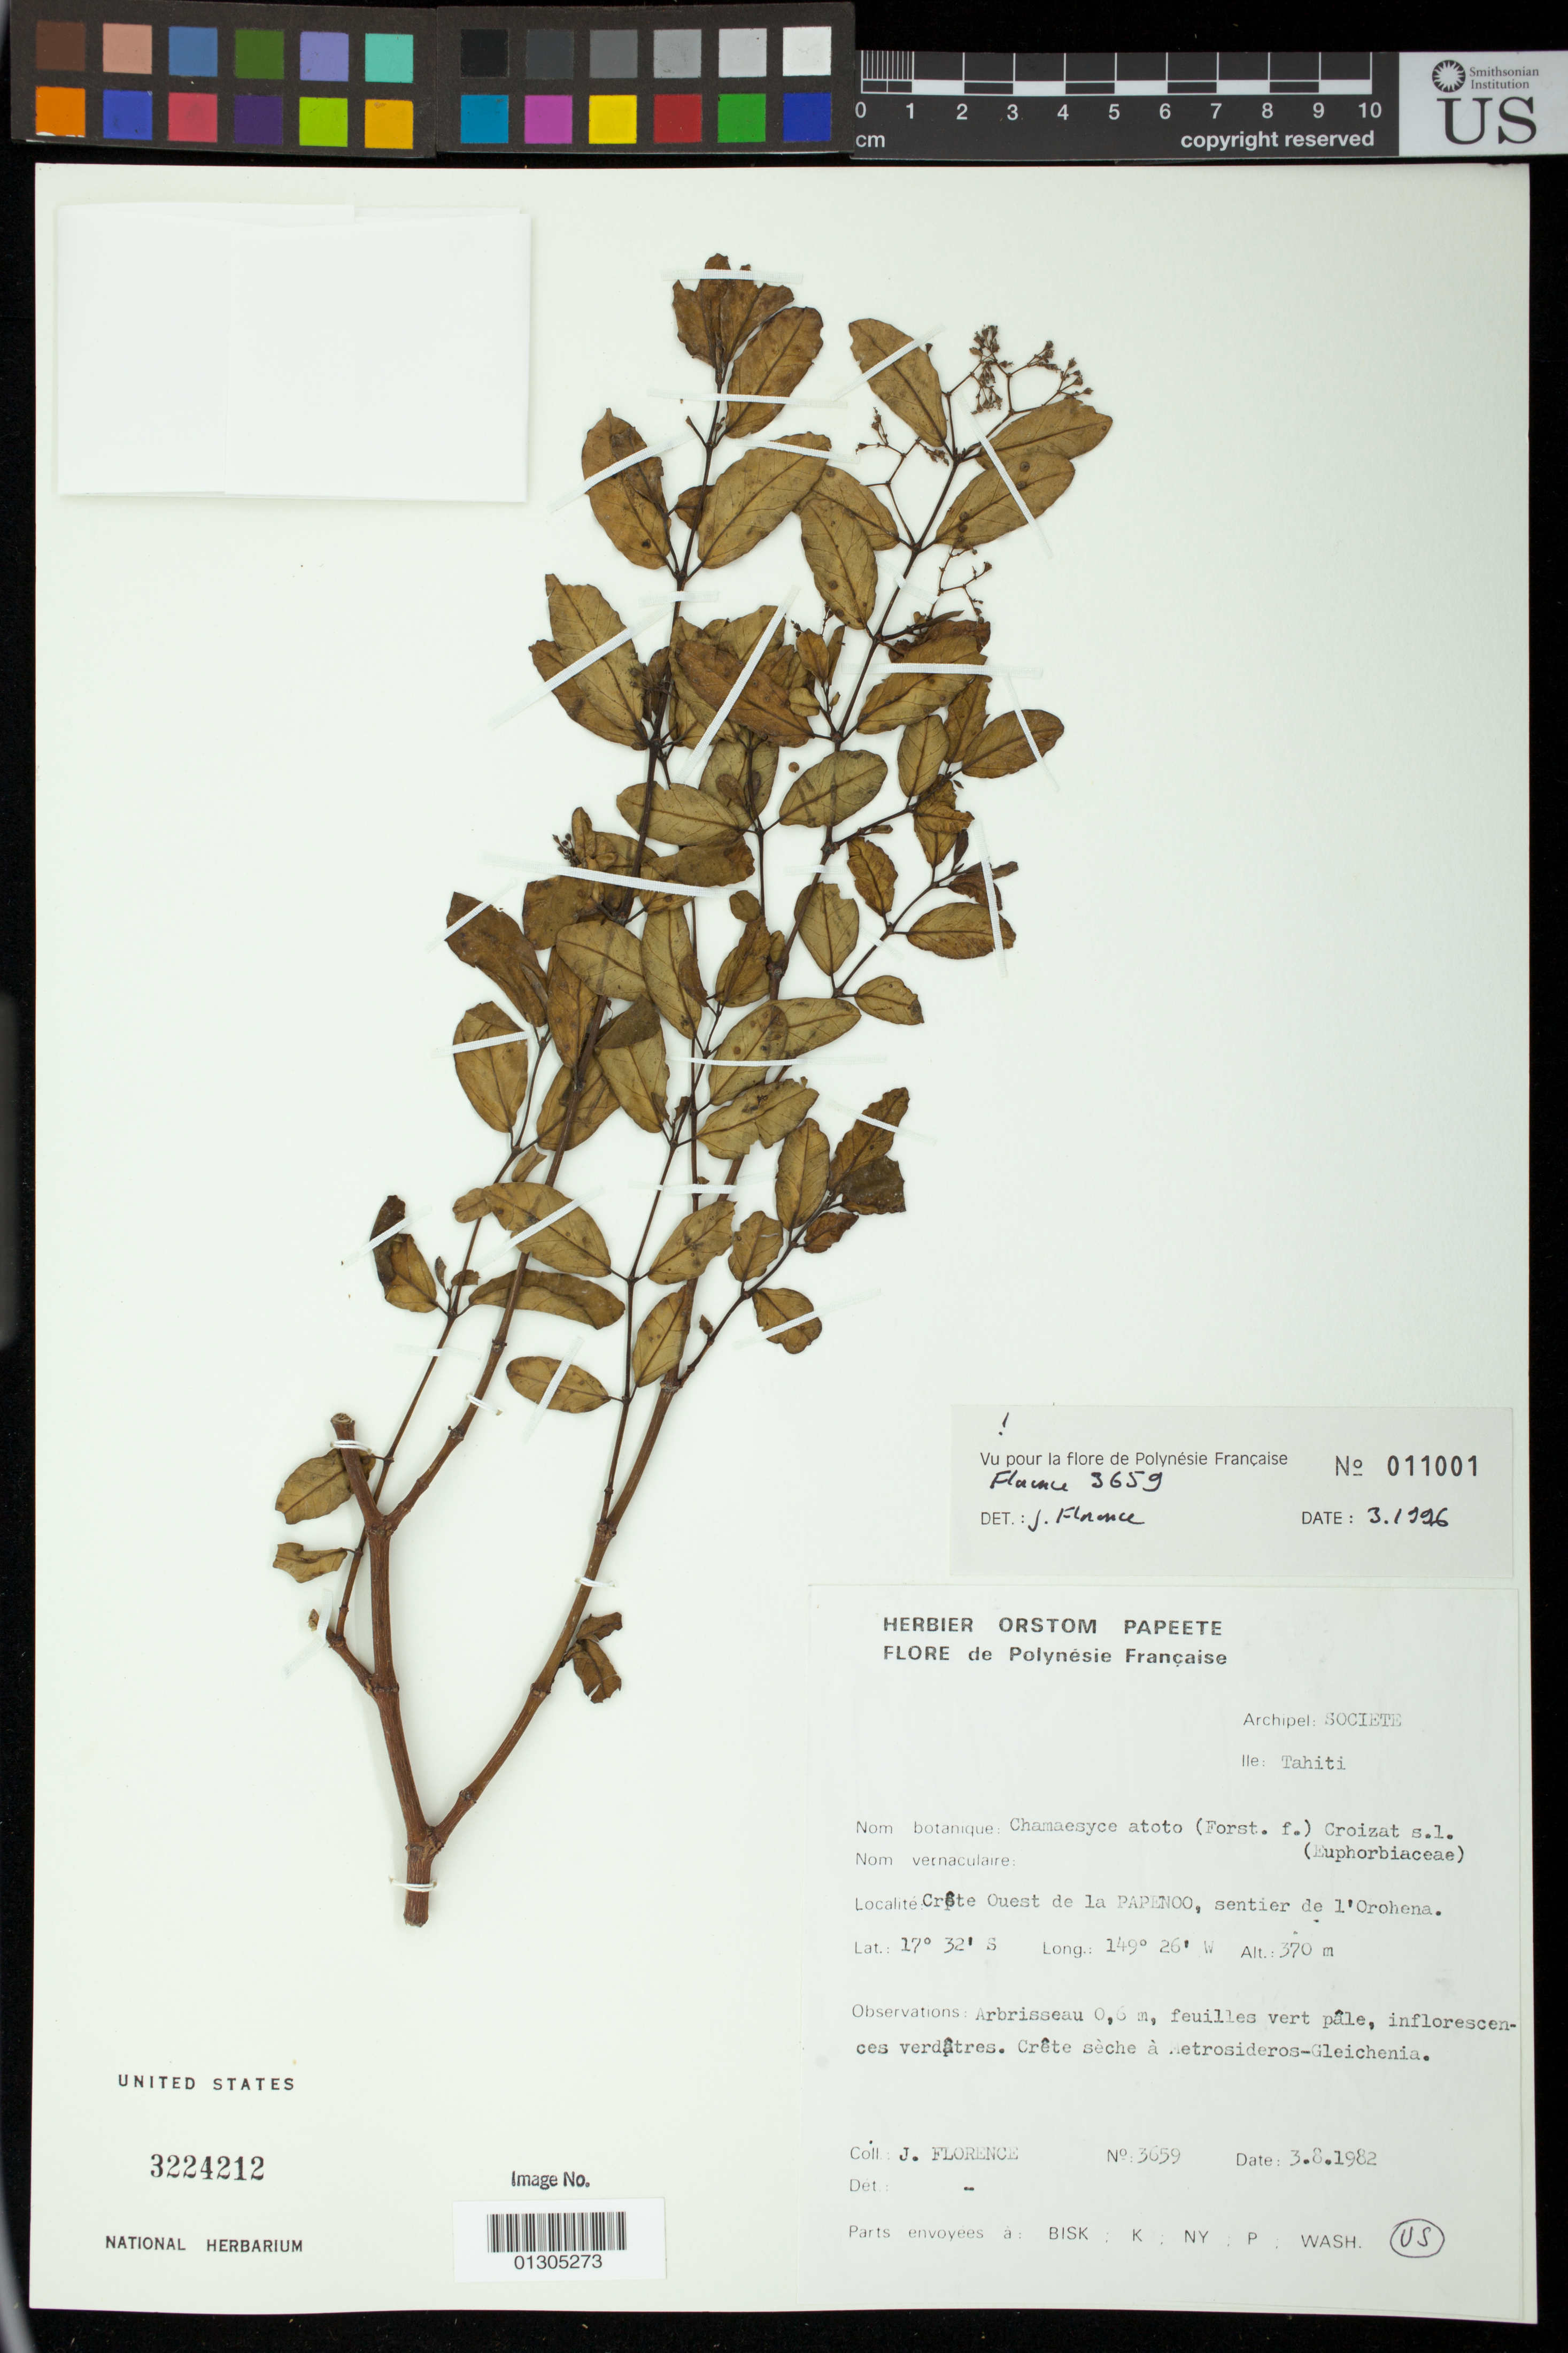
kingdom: Plantae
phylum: Tracheophyta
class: Magnoliopsida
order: Malpighiales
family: Euphorbiaceae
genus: Euphorbia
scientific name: Euphorbia atoto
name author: G. Forst.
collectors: J. Florence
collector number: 3659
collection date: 1982-08-03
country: French Polynesia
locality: Tahiti. Crete Ouest de la Papenoo, sentier de l'Orohena.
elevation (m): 370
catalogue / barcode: US 3224212